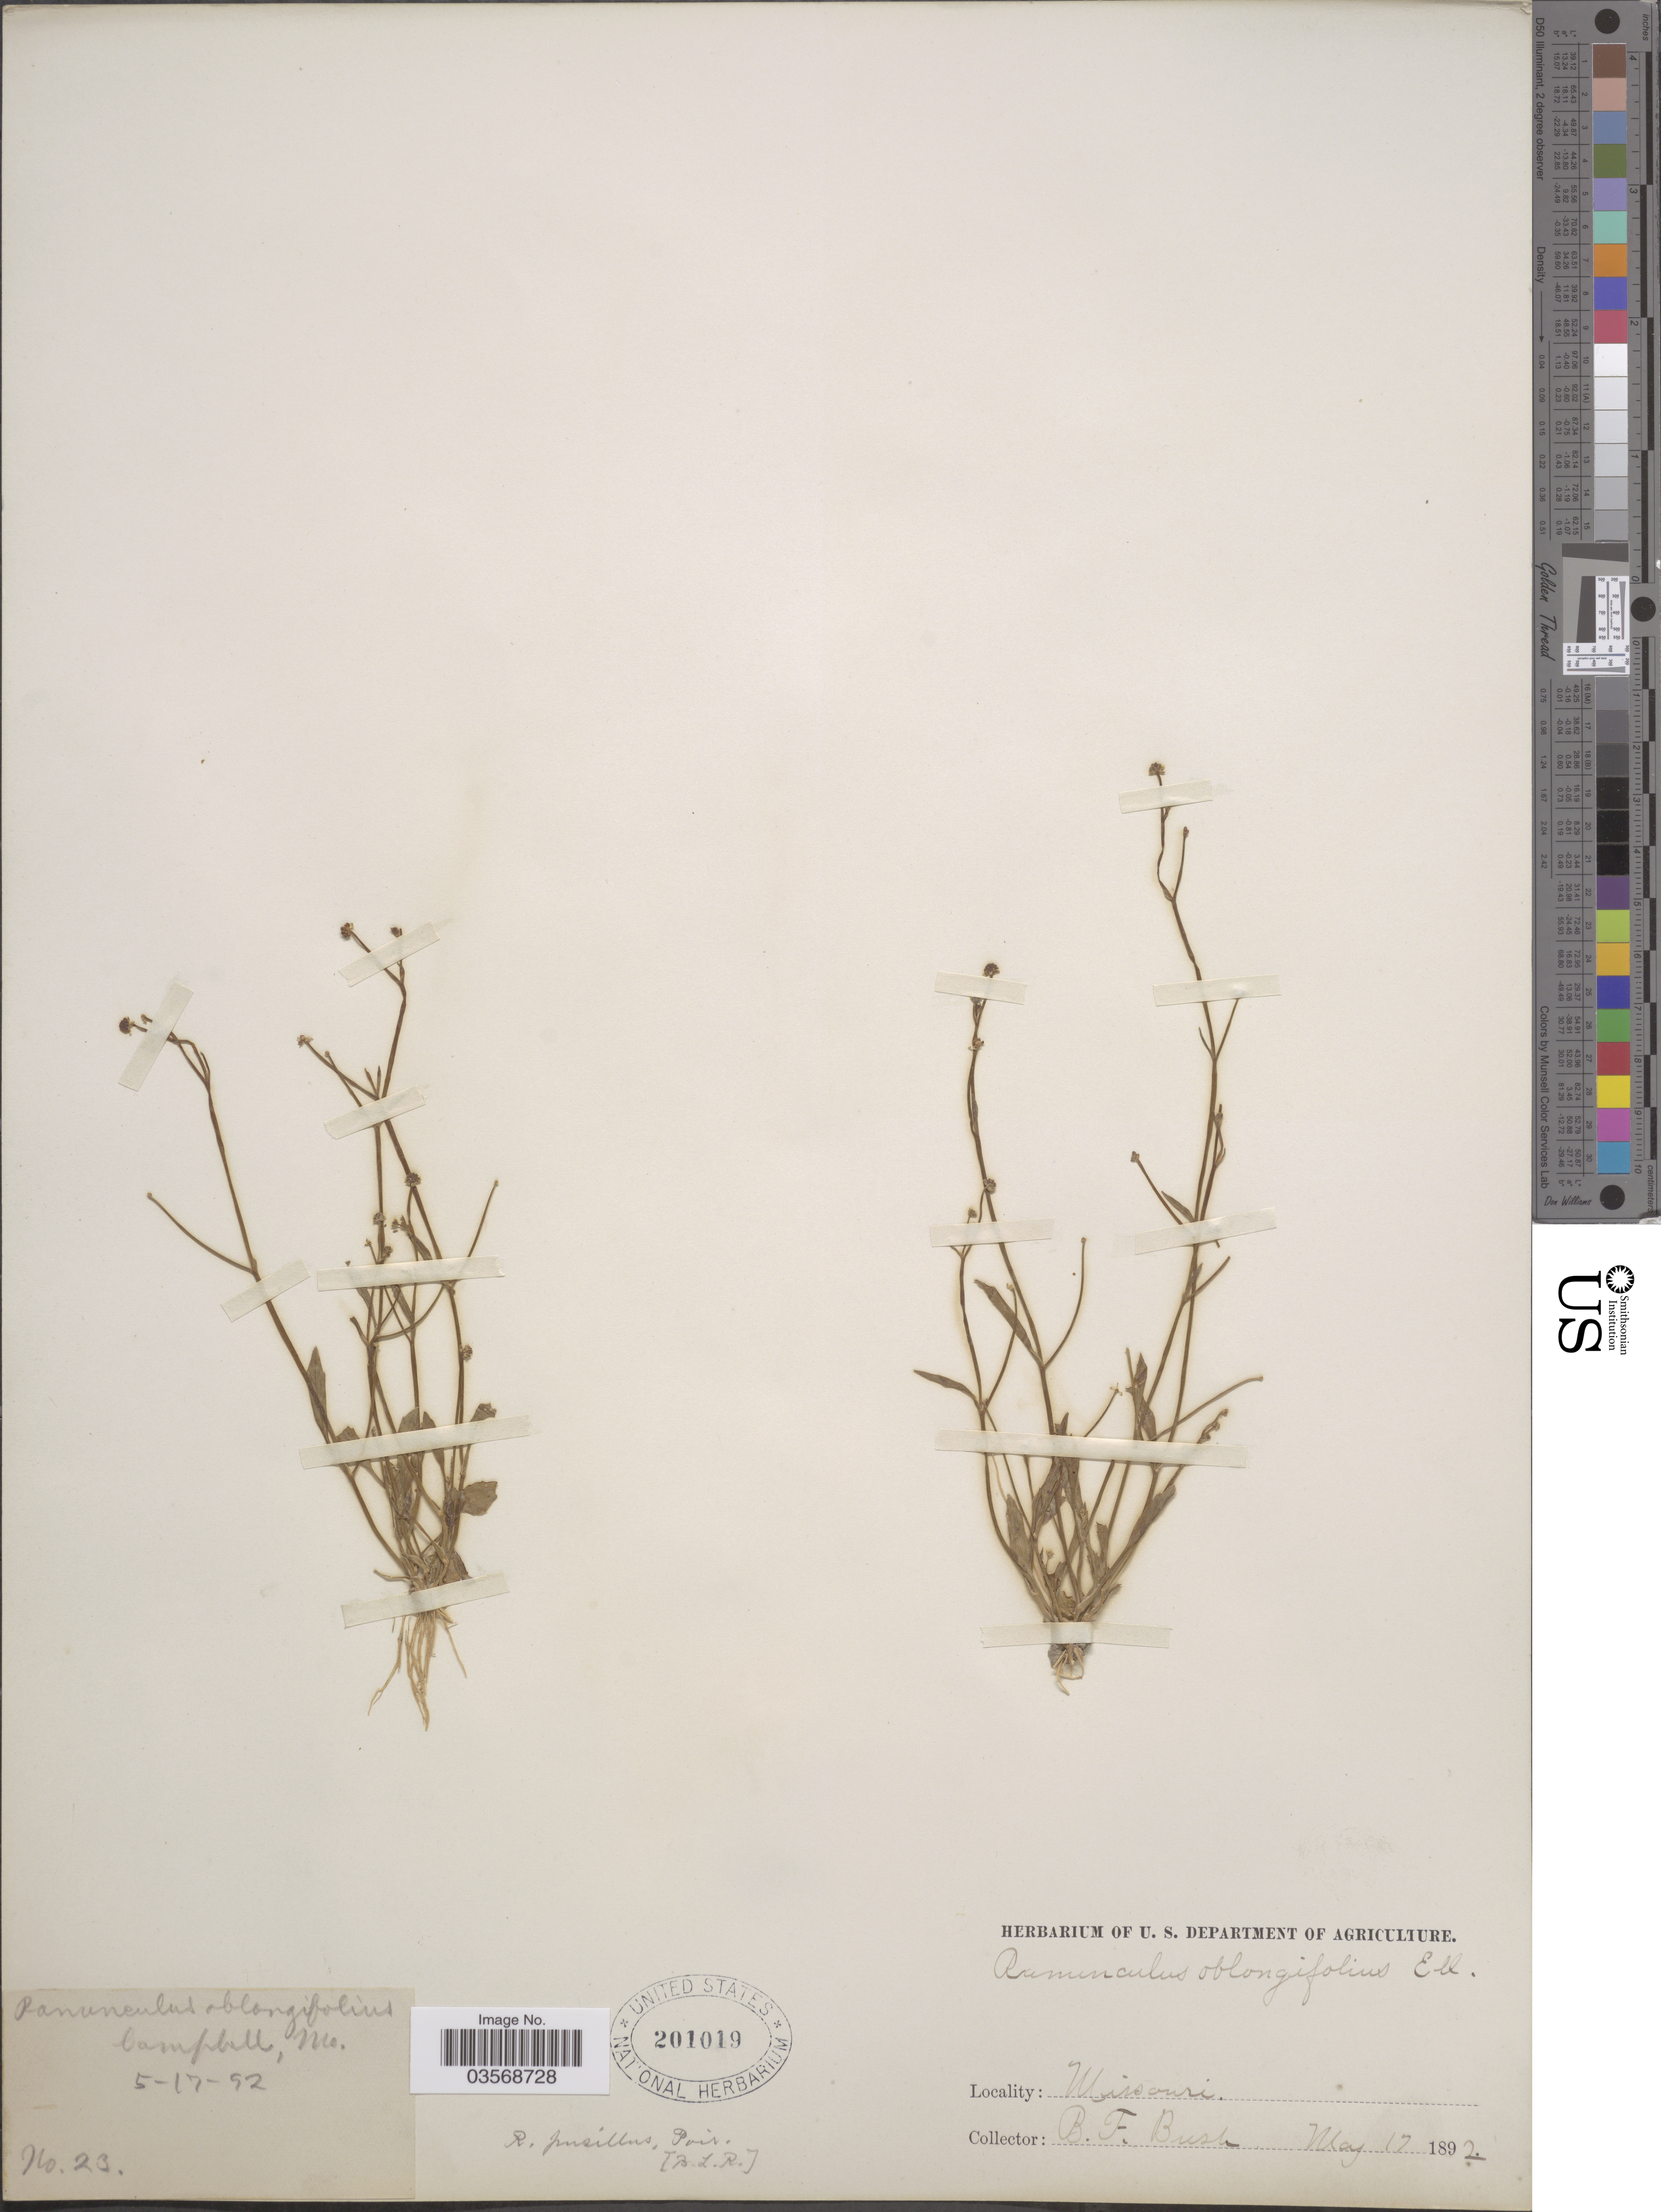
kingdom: Plantae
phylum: Tracheophyta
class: Magnoliopsida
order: Ranunculales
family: Ranunculaceae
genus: Ranunculus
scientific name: Ranunculus pusillus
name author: Poir.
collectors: B. F. Bush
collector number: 23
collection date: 1892-05-17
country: United States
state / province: Missouri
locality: Campbell.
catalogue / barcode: US 201019